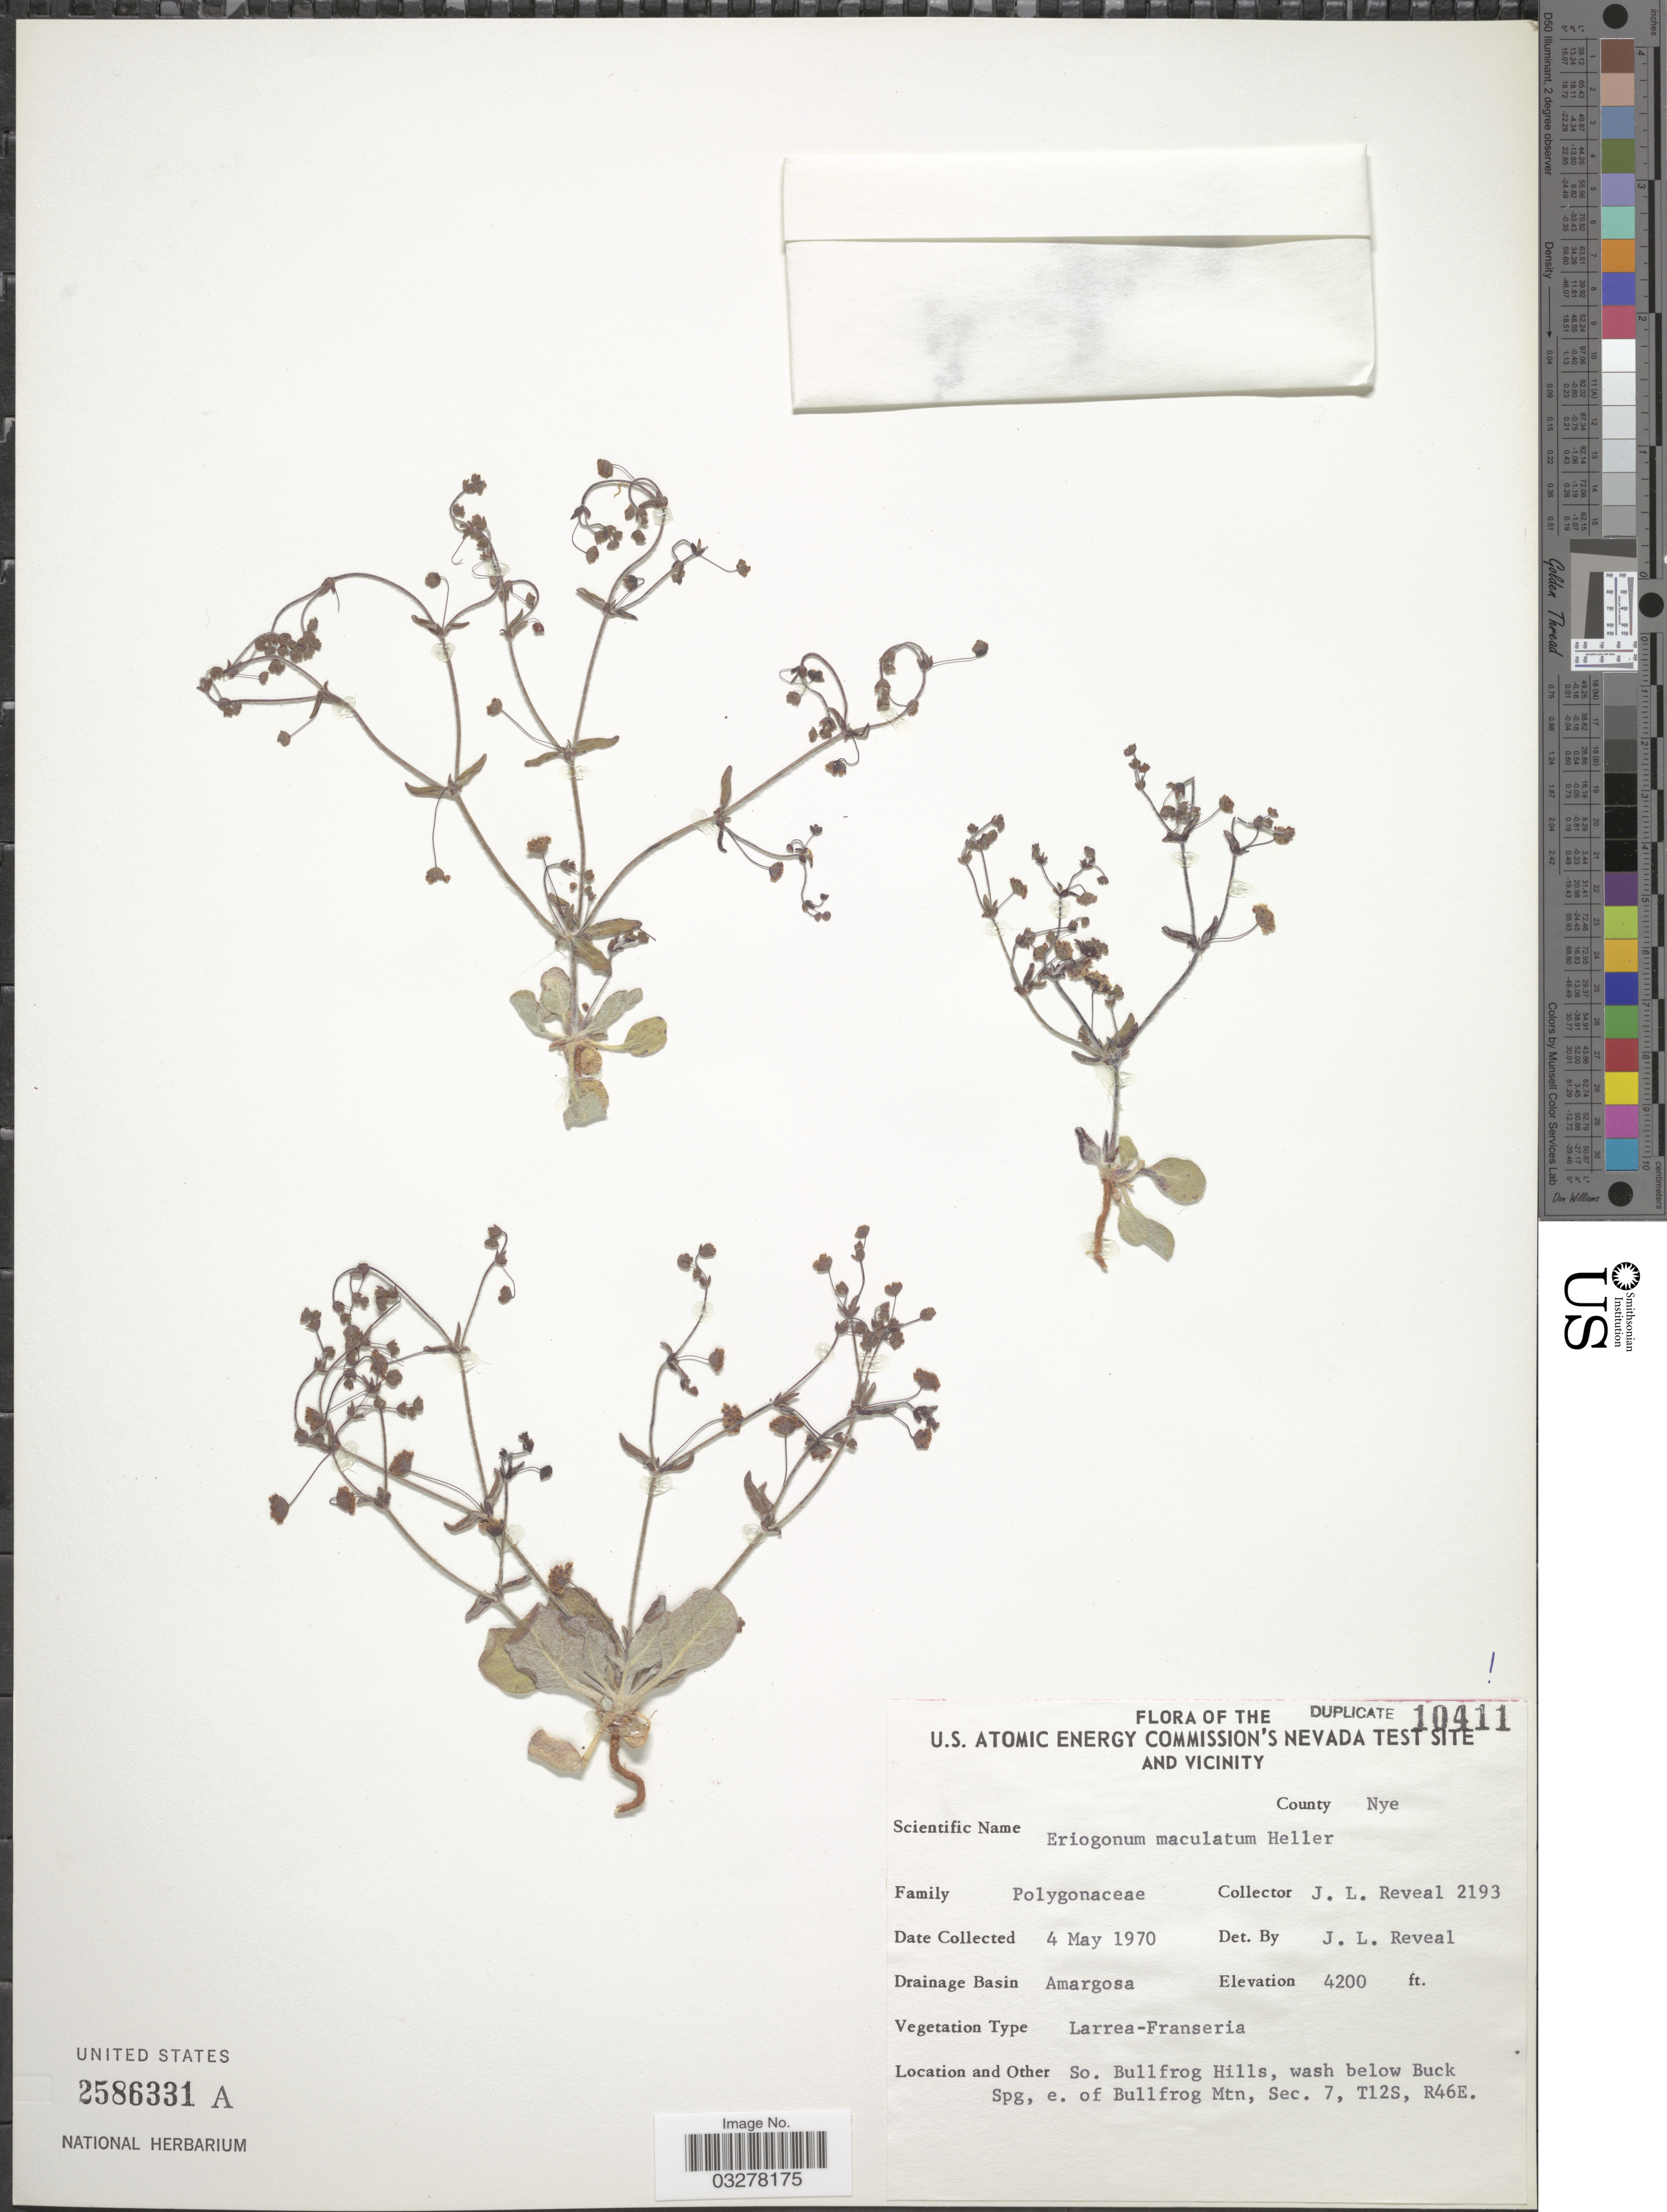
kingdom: Plantae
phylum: Tracheophyta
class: Magnoliopsida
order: Caryophyllales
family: Polygonaceae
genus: Eriogonum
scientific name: Eriogonum maculatum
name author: A. Heller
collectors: J. L. Reveal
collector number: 2193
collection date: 1970-05-04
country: United States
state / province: Nevada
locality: The U.S. Atomic Energy Commission's Nevada Test Site and Vicinity. County Nye. Drainage Basin Amargosa. So. Bullfrog Hills, wash below Buck Spg, e. of Bullfrog Mtn, Sec. 7, T12S, R46E.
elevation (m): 1280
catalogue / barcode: US 2586331A